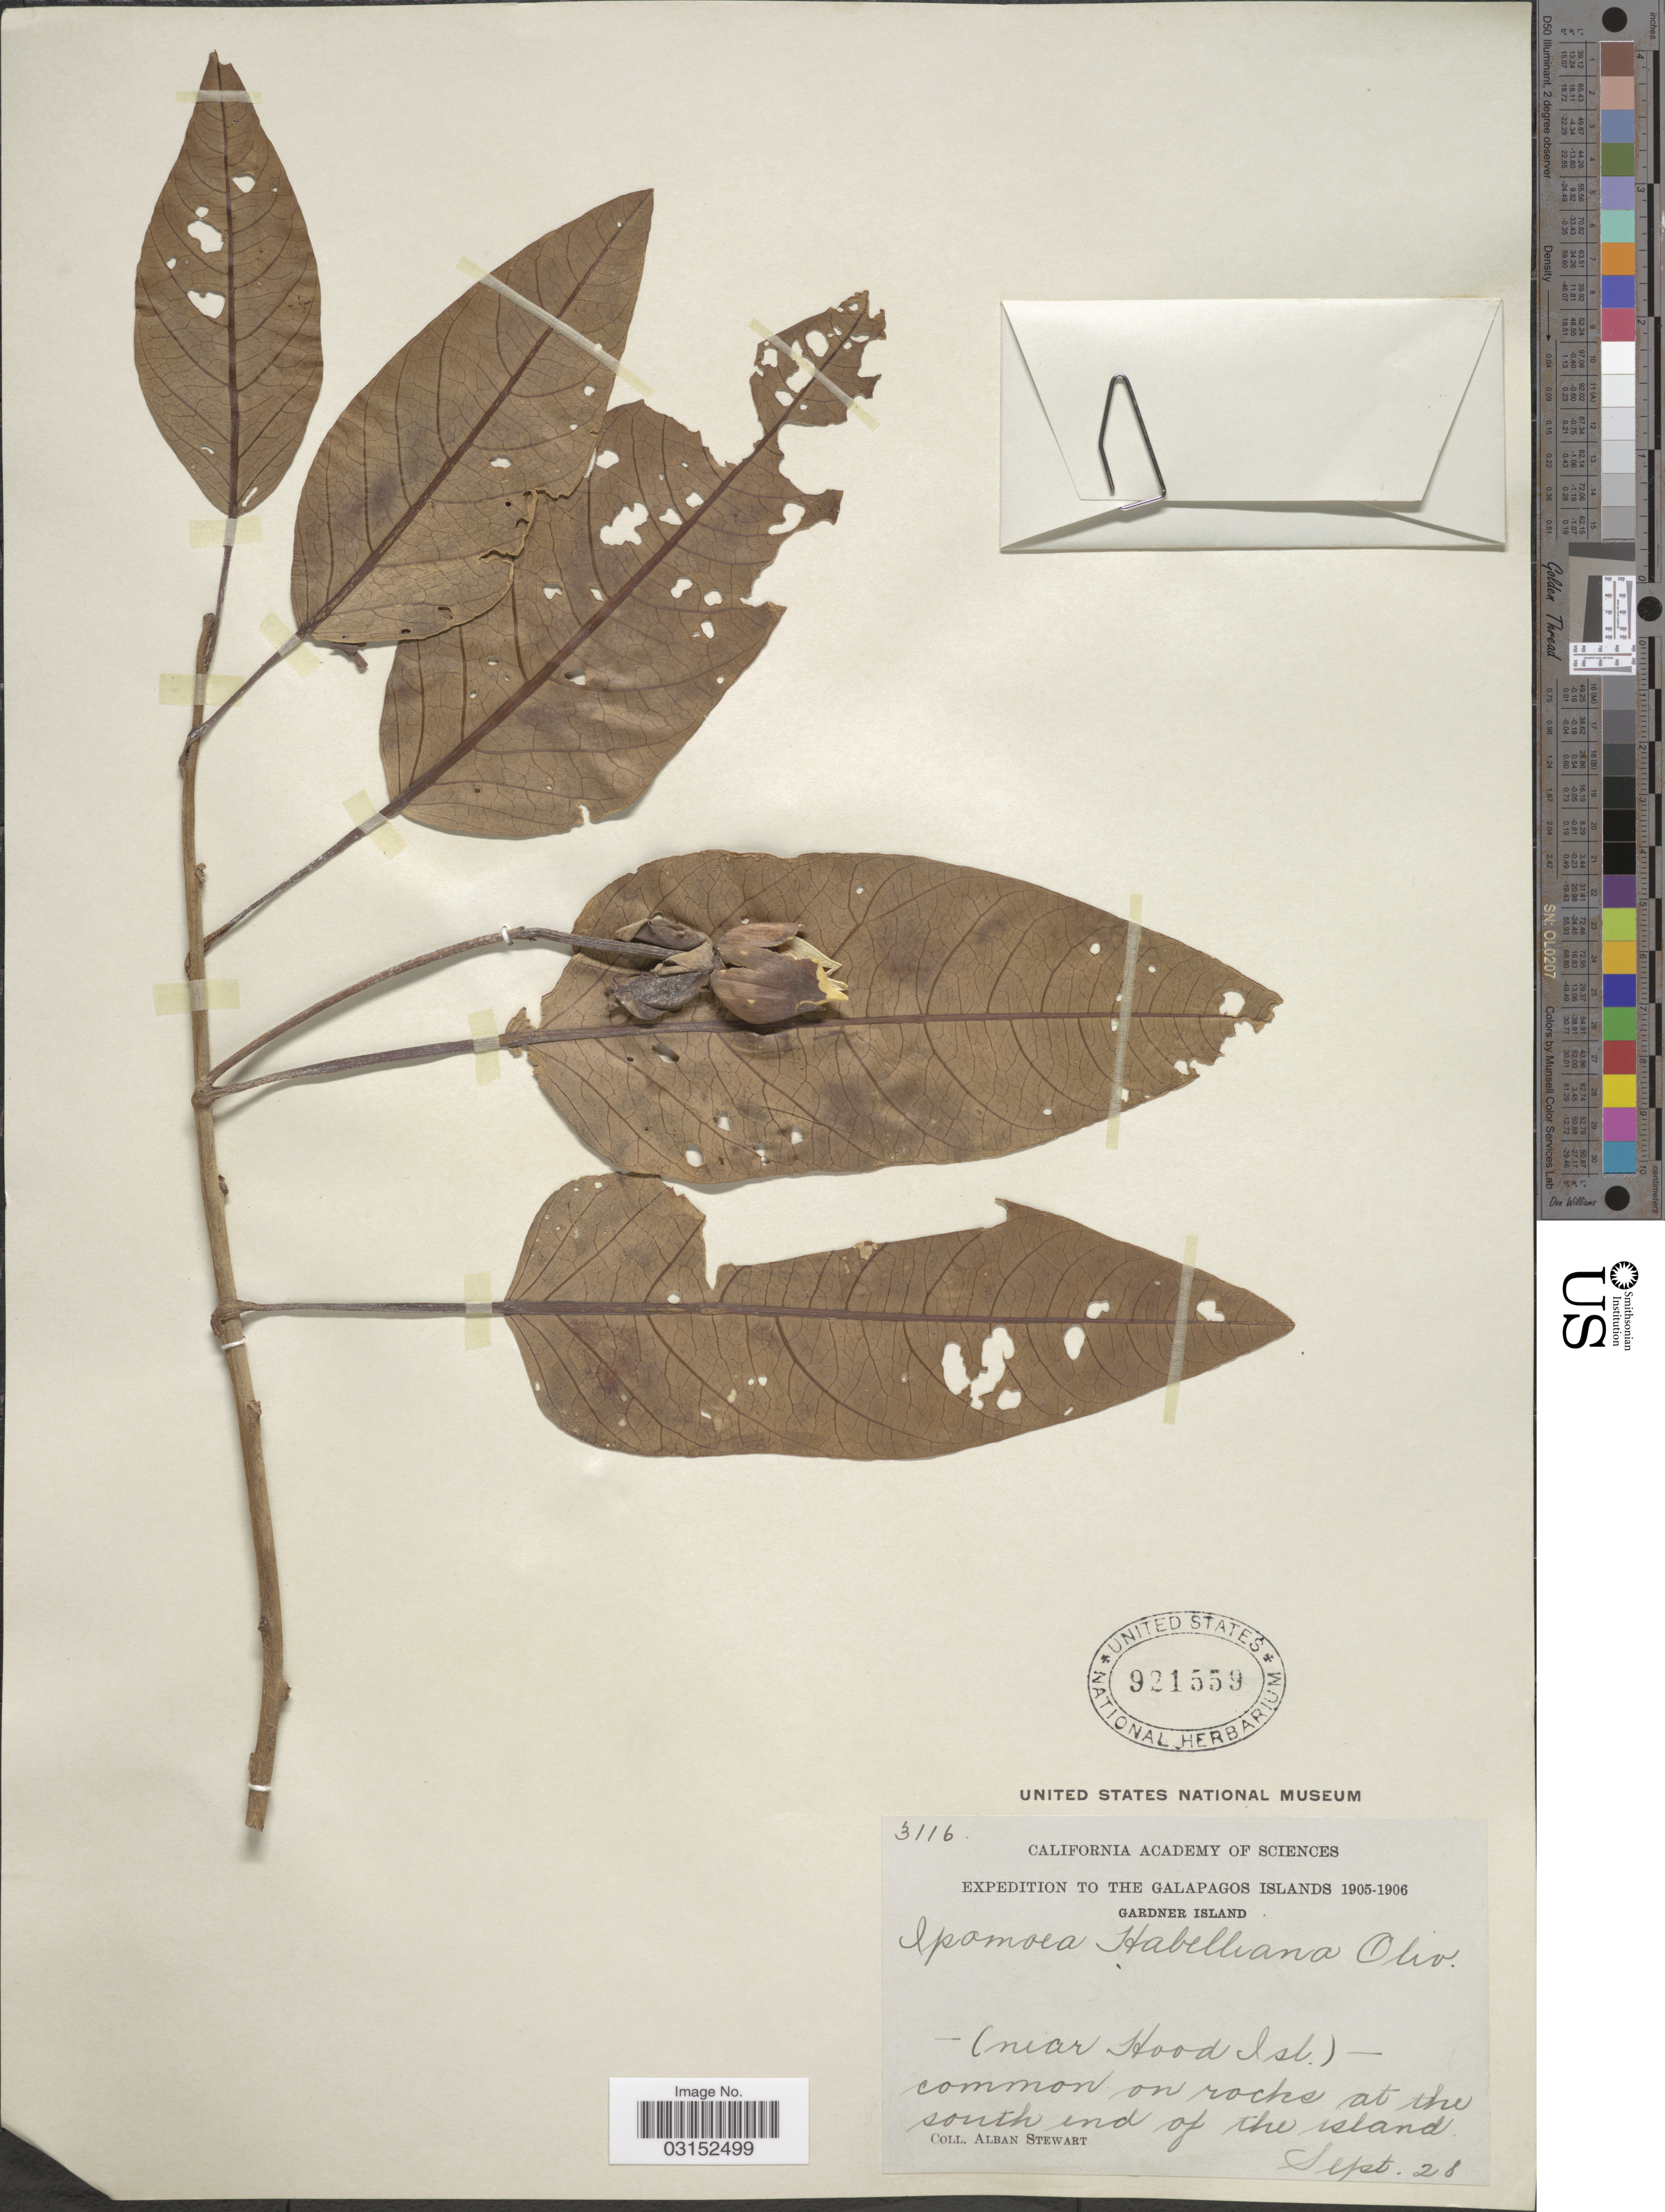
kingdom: Plantae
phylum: Tracheophyta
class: Magnoliopsida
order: Solanales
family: Convolvulaceae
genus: Ipomoea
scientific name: Ipomoea habeliana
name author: Oliv.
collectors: A. Stewart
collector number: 3116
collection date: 1905-09-28/1906-09-28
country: Ecuador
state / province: Colón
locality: The Galapagos Islands, Gardner Island, - (near Hood Isl.)-, common on rocks at the south end of the island.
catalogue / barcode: US 921559